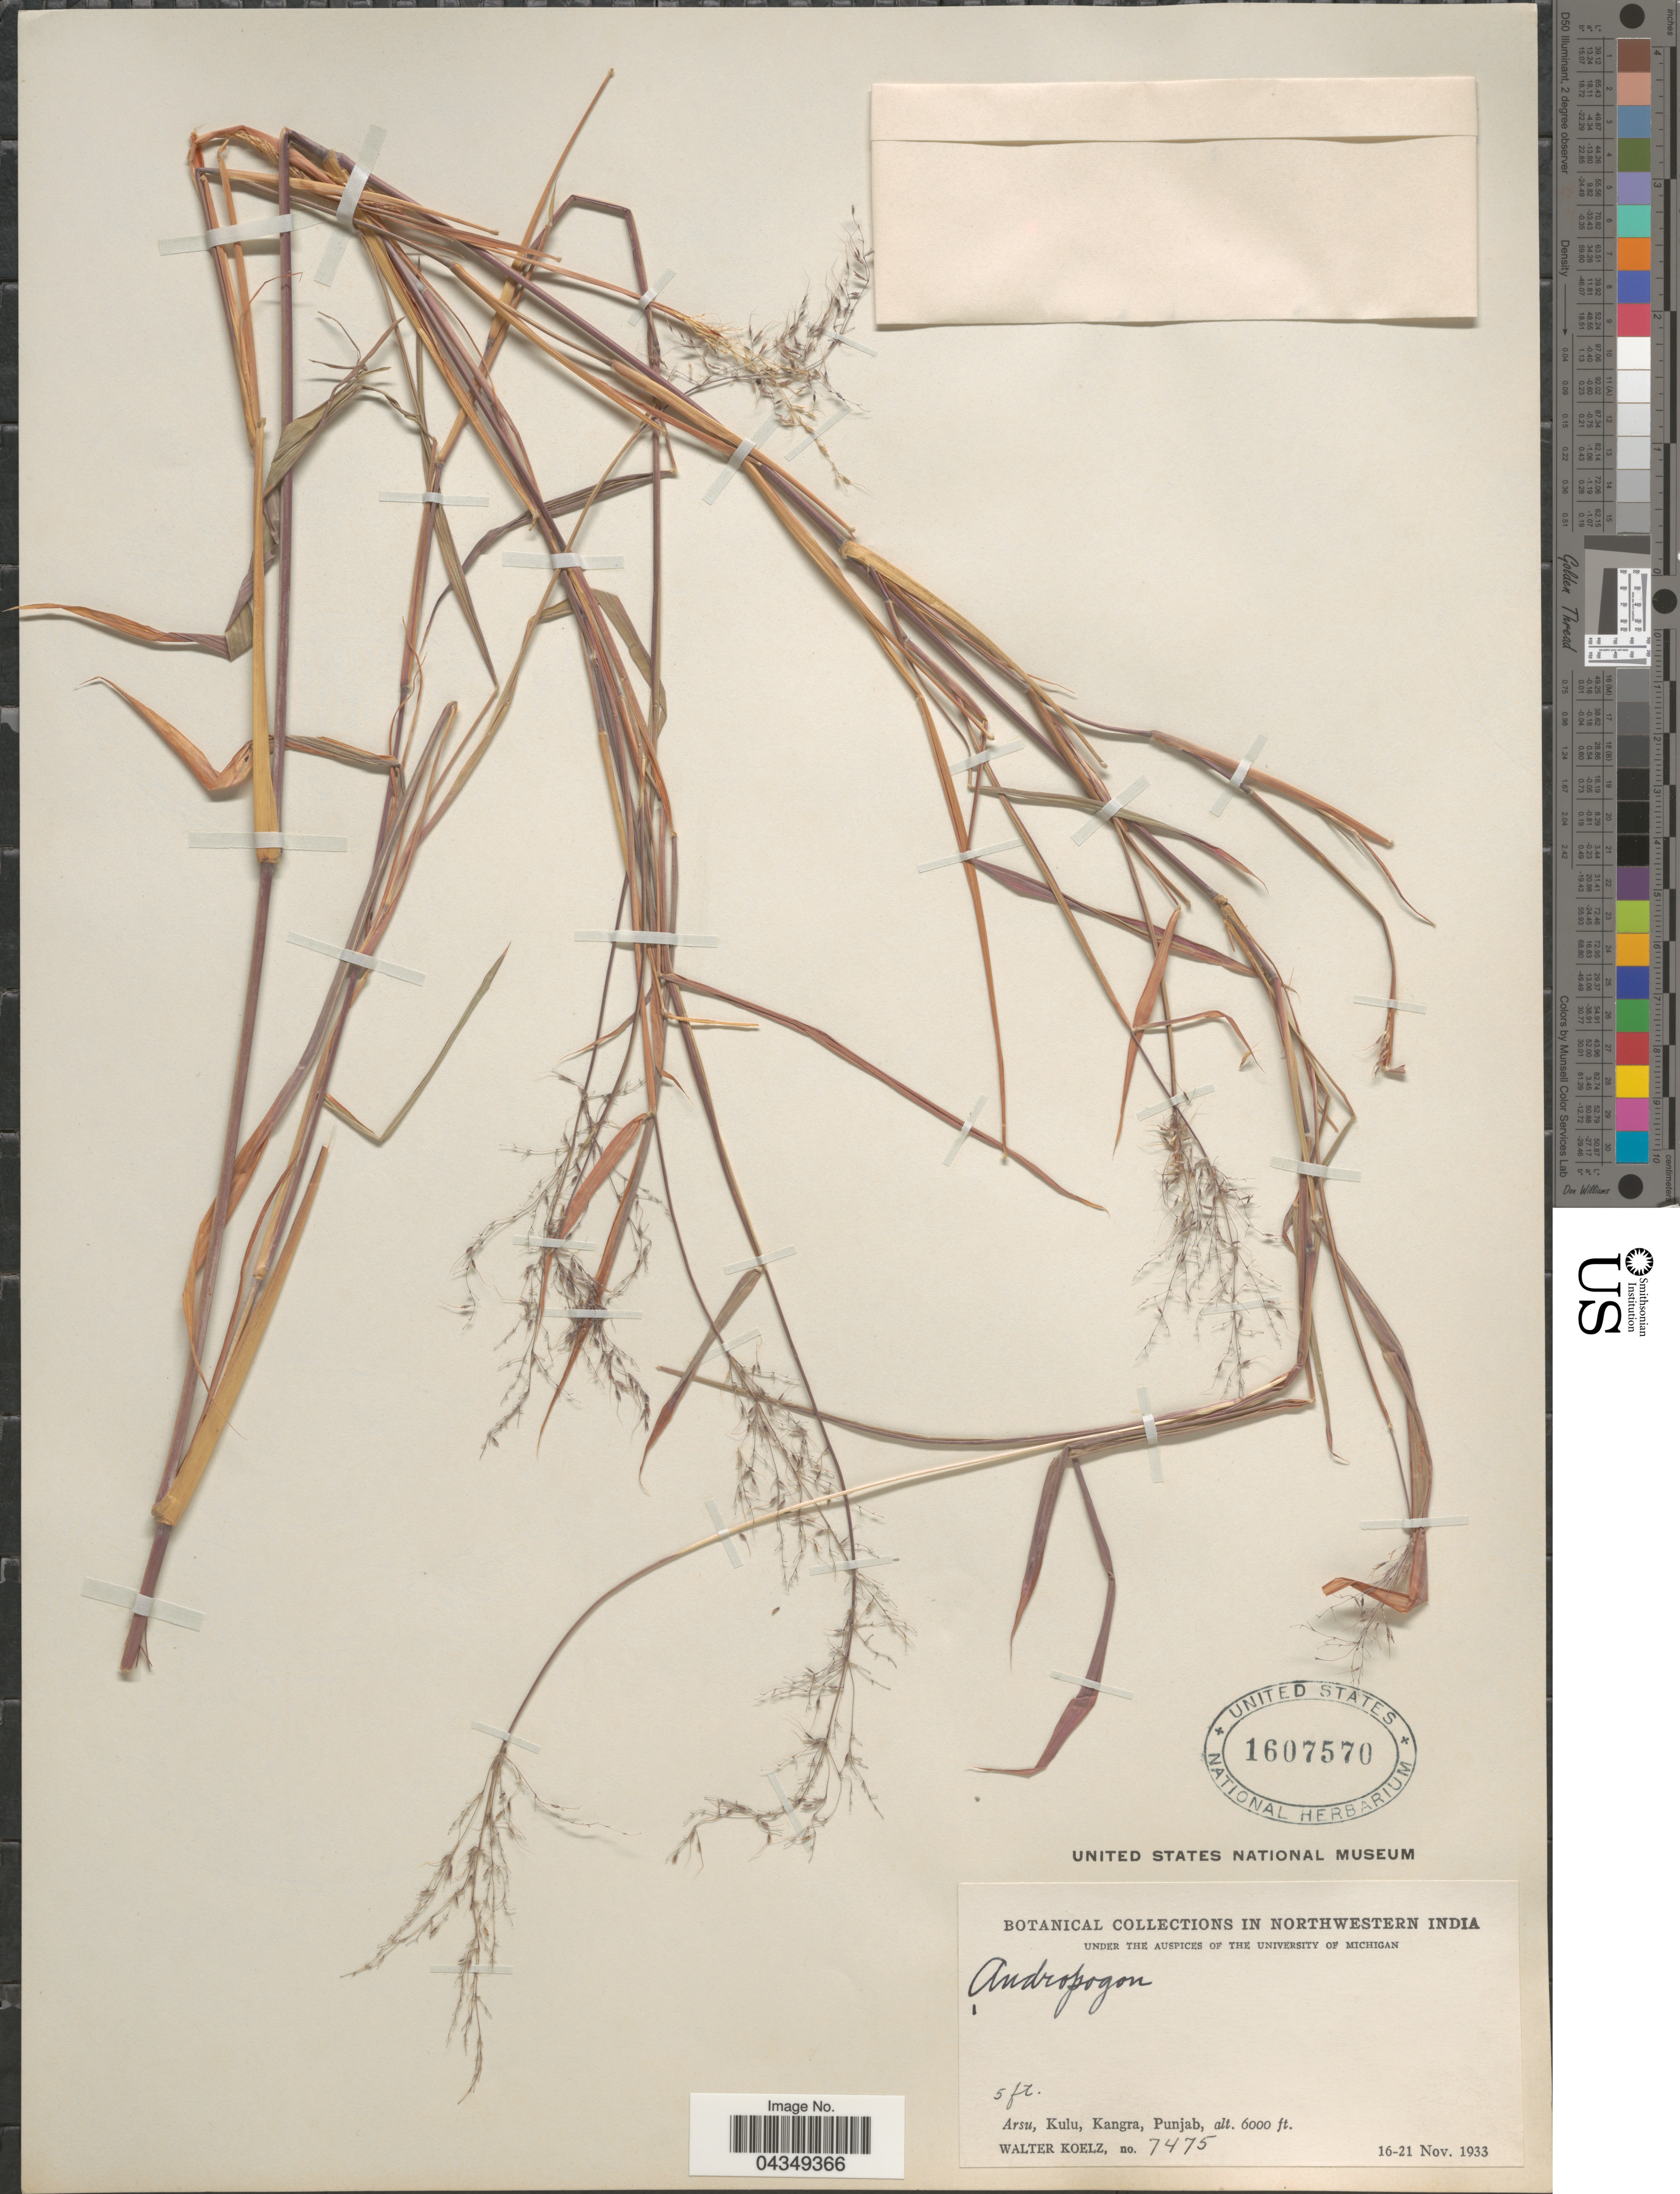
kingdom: Plantae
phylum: Tracheophyta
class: Liliopsida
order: Poales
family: Poaceae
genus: Capillipedium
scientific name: Capillipedium assimile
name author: (Steud.) A. Camus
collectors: W. N. Koelz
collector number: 7475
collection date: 1933-11-16/1933-11-21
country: India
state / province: Himachal Pradesh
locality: Northwestern India. Arsu, Kulu, Kangra.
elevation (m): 1829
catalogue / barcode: US 1607570